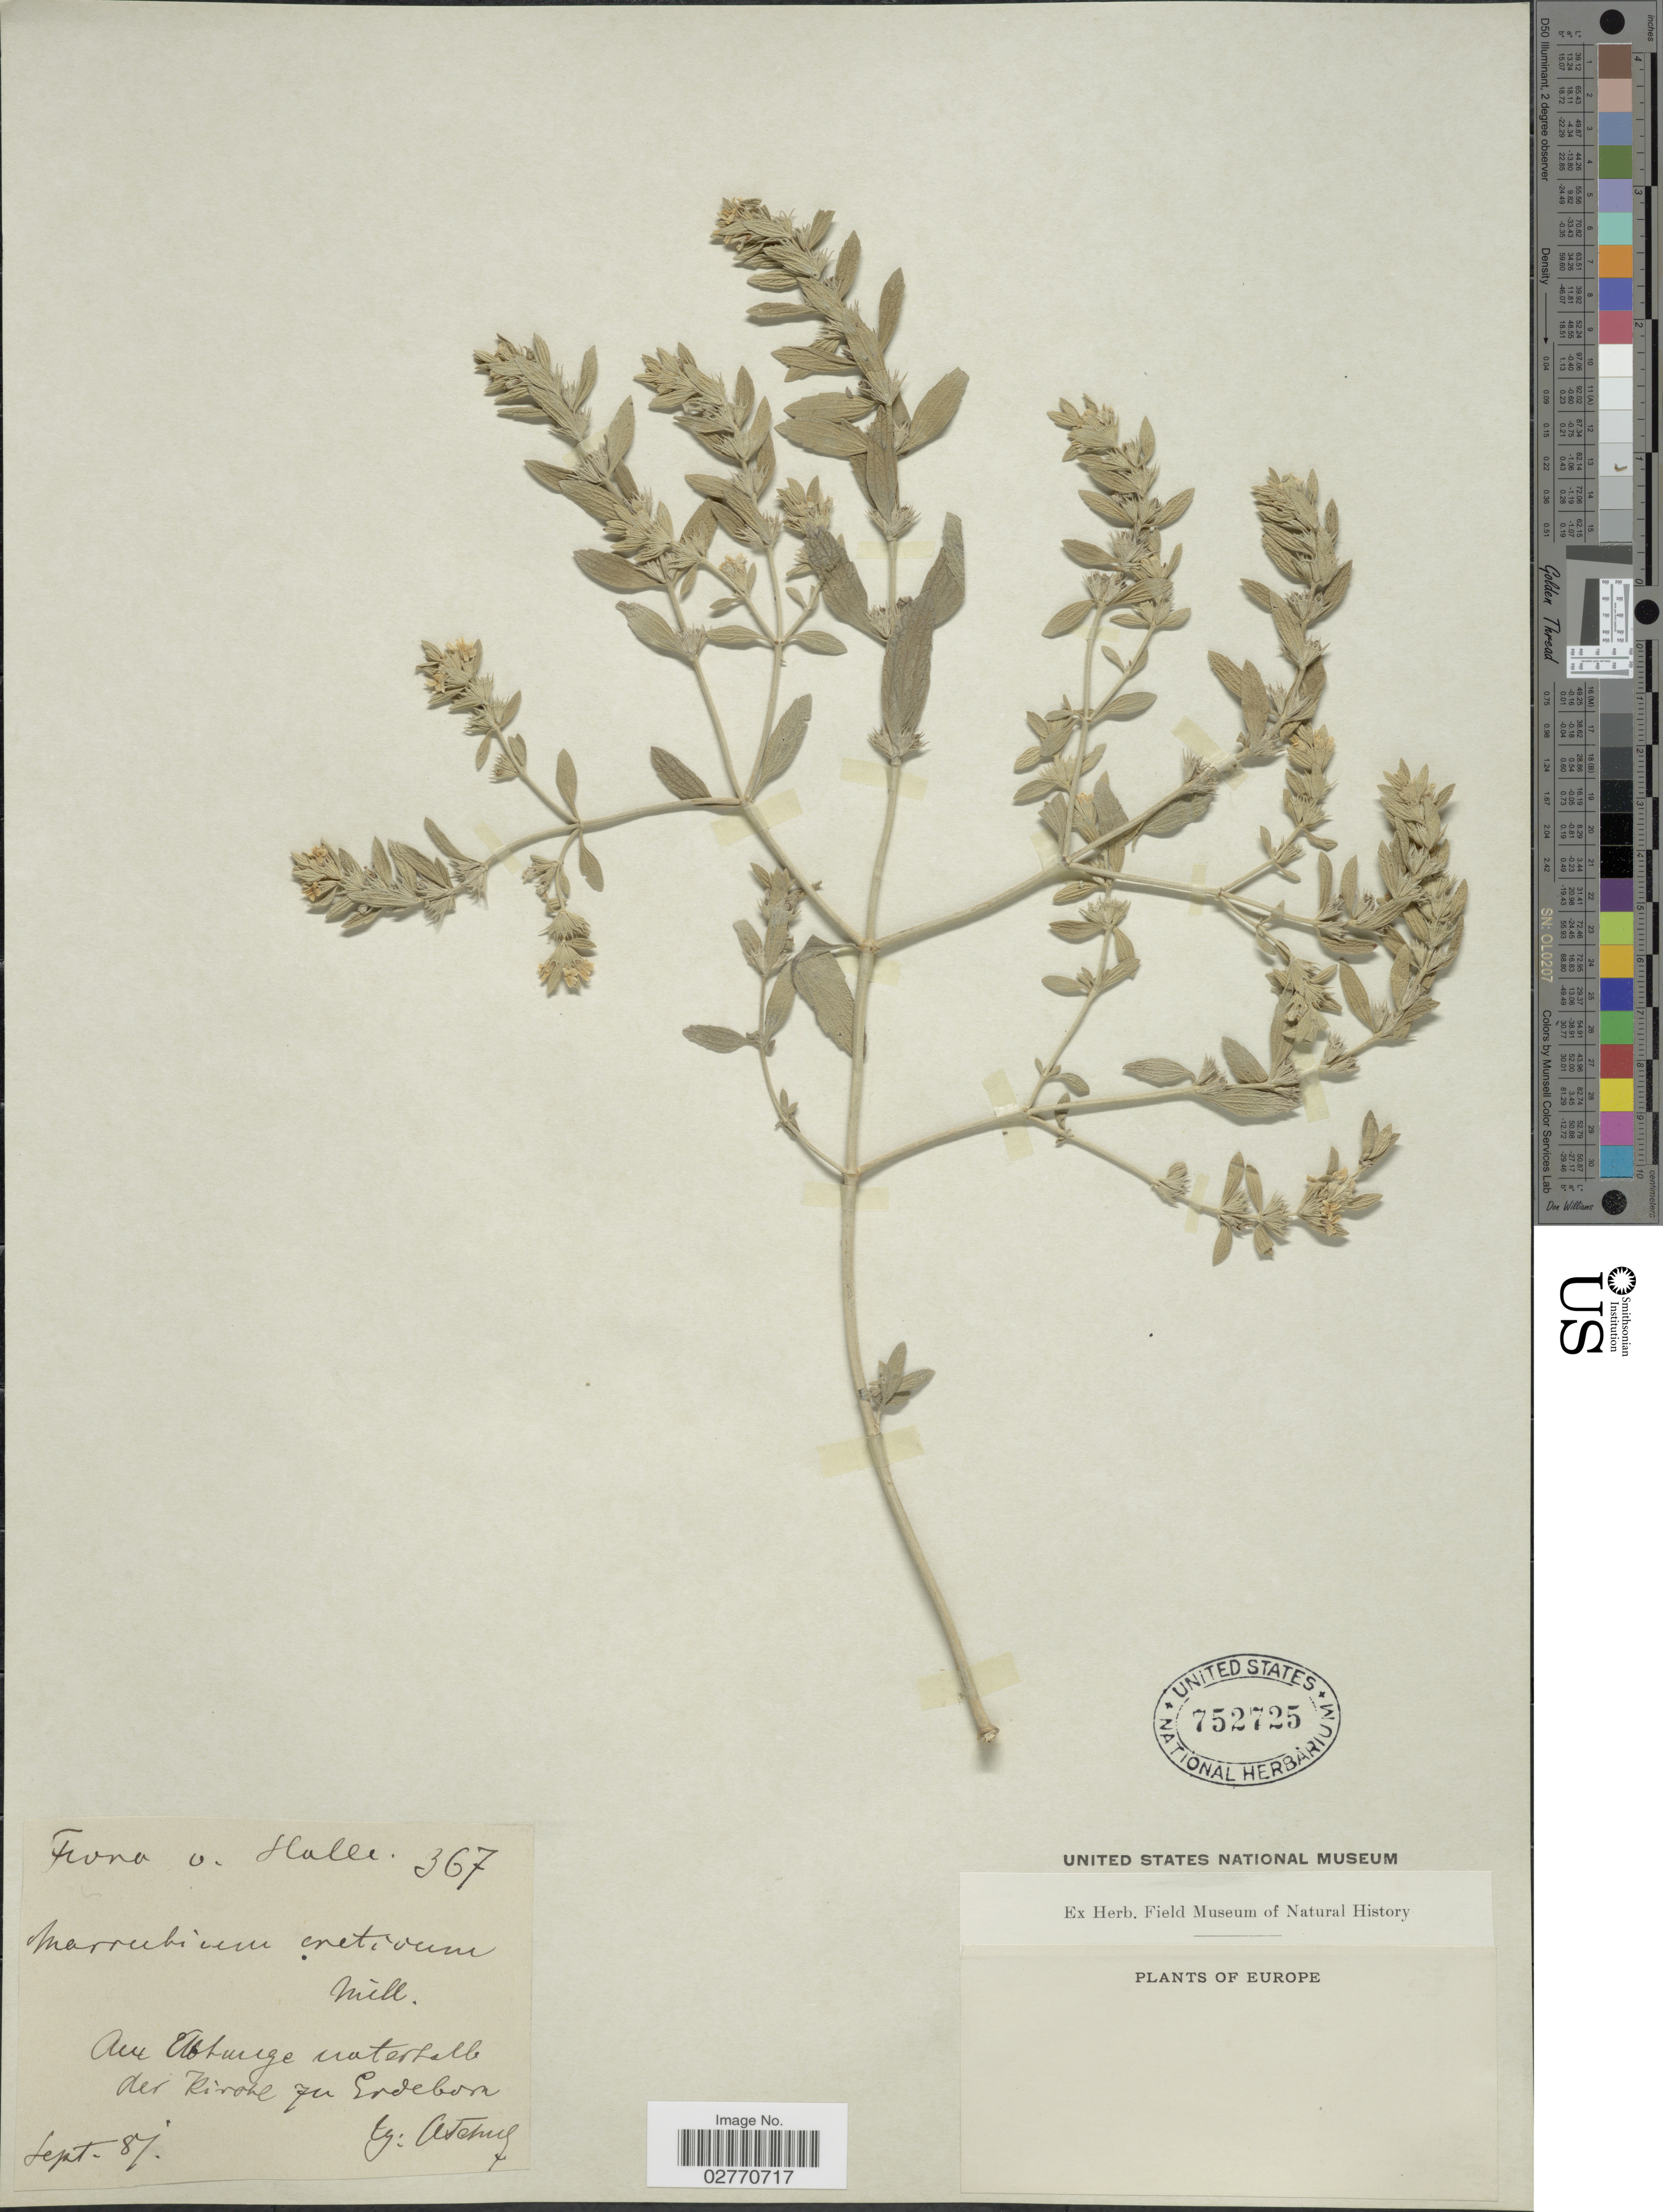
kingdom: Plantae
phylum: Tracheophyta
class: Magnoliopsida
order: Lamiales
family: Lamiaceae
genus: Marrubium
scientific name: Marrubium creticum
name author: Mill.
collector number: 367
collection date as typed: Transcribed d/m/y: /9/87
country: Germany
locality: Europe, Halle, am Astunge waterhalb der kiroze fer Erdeborn [interpreted]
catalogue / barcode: US 7527235